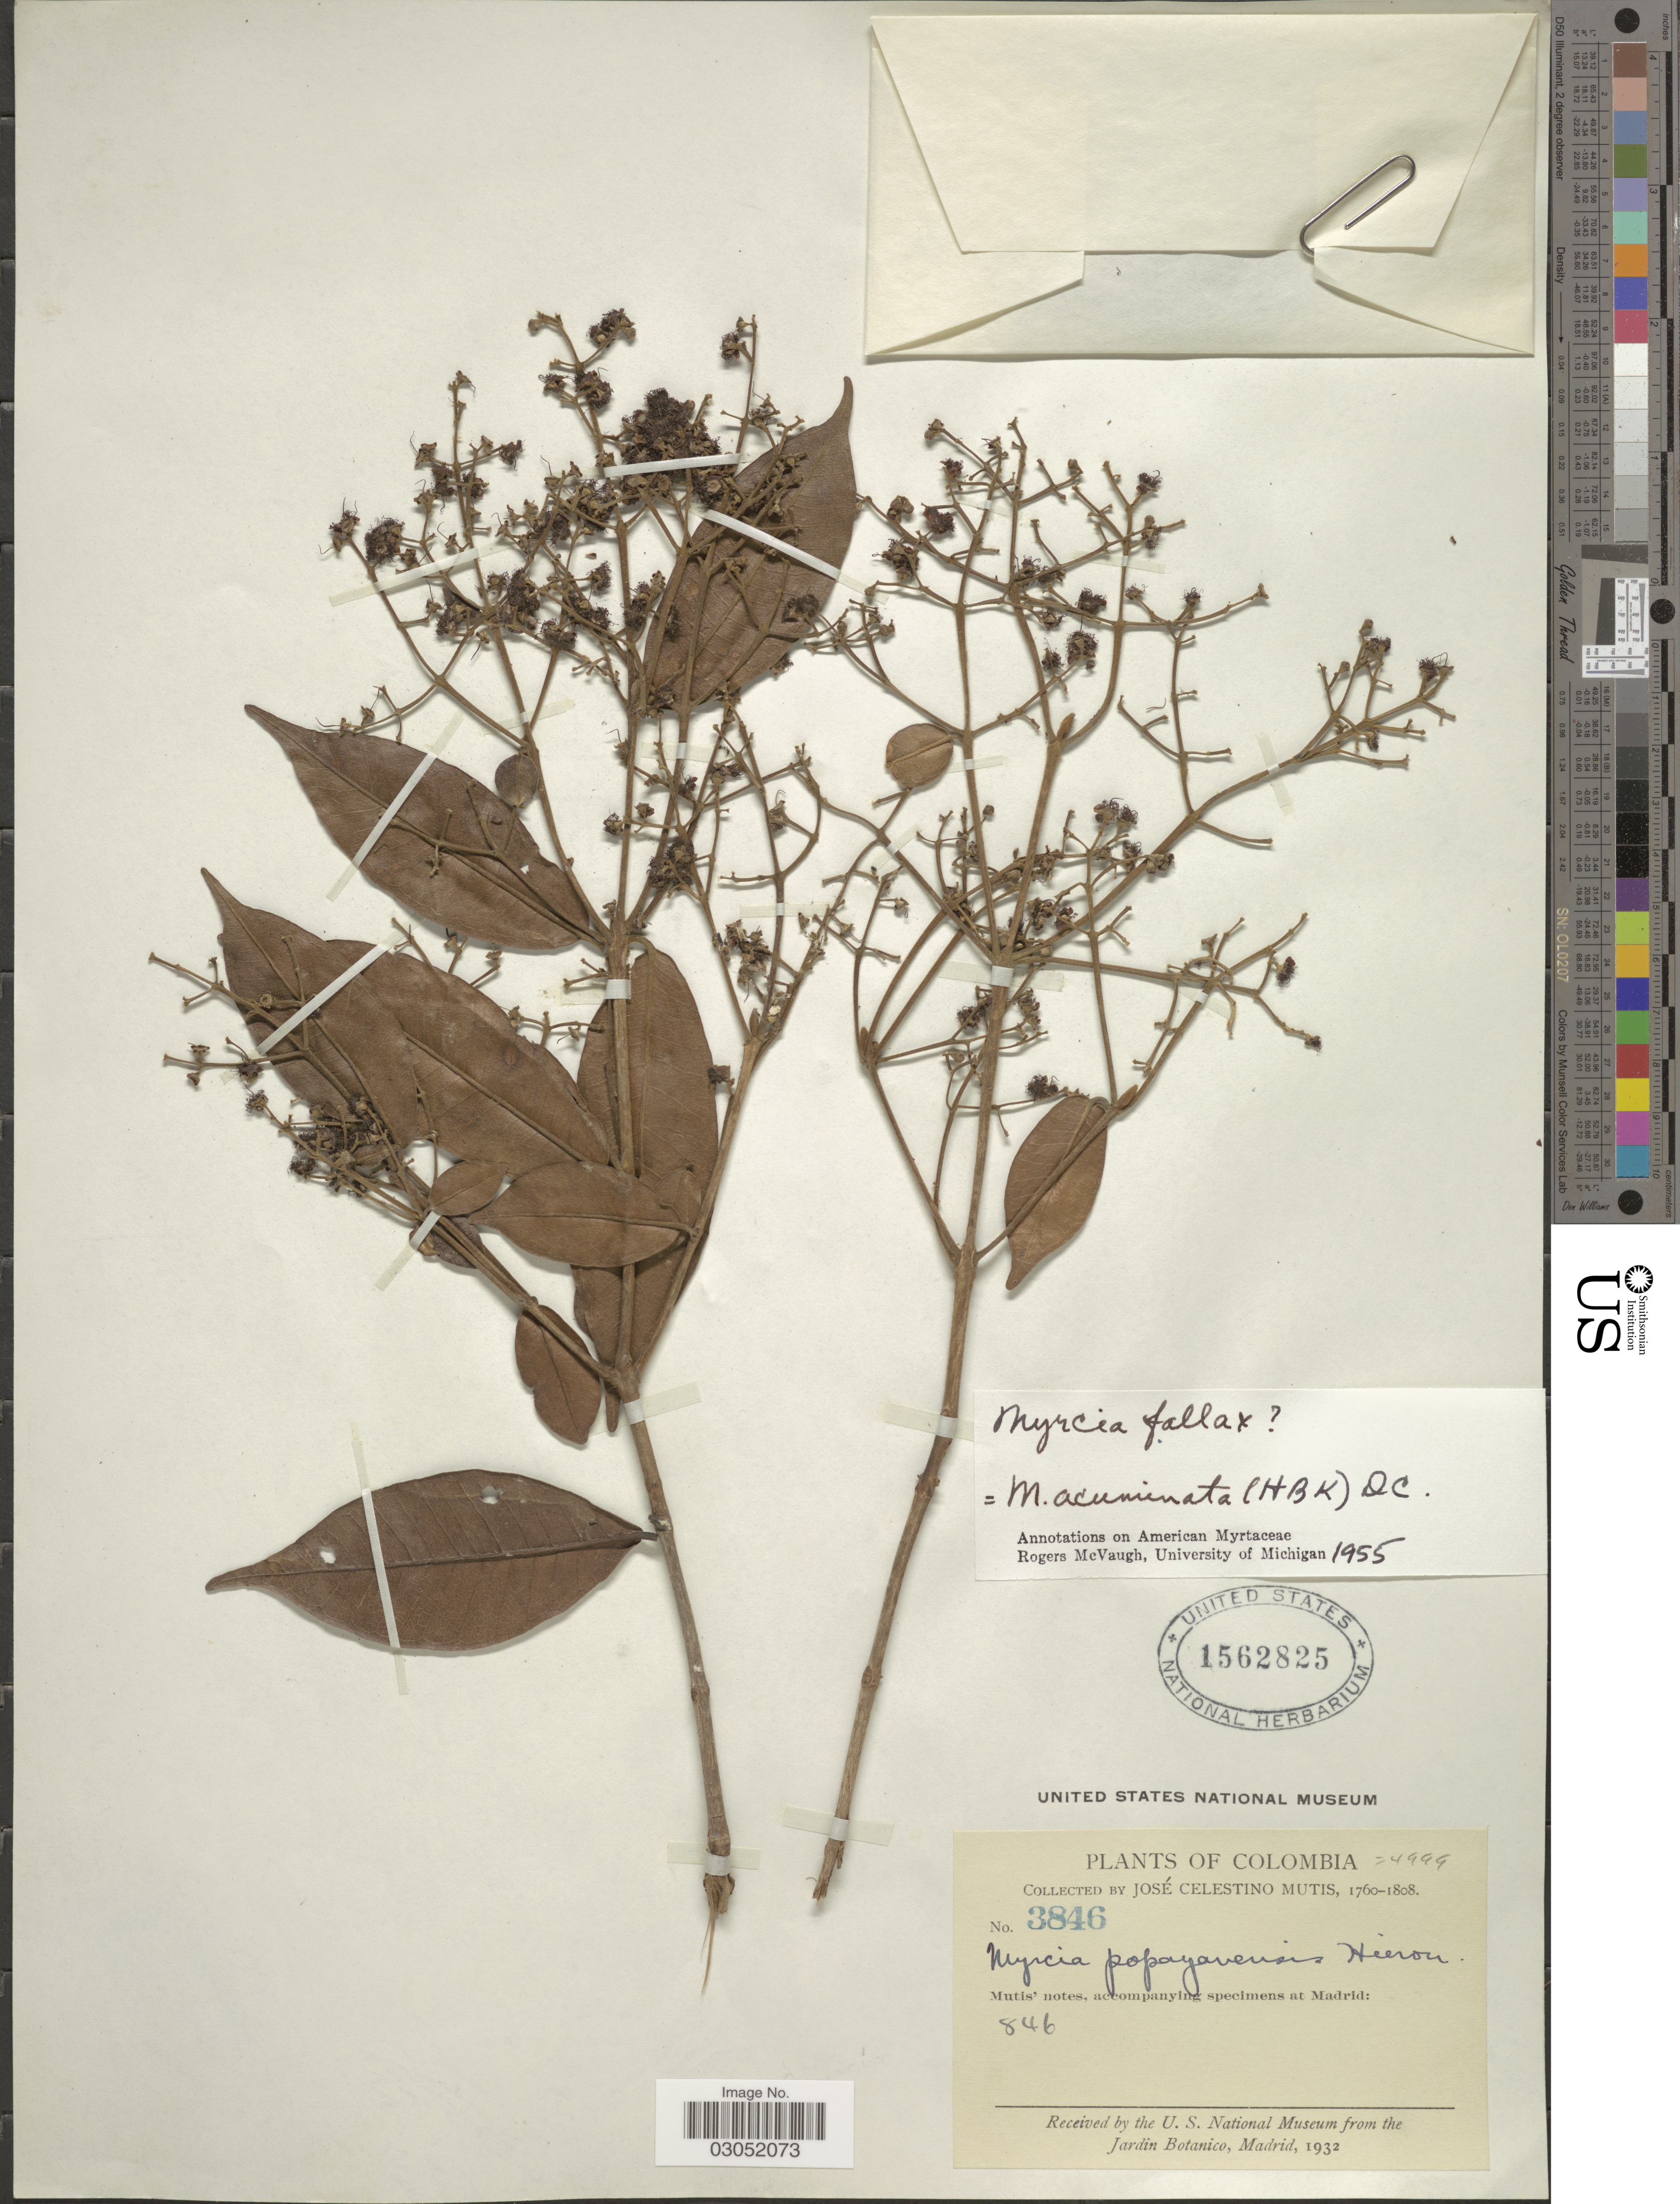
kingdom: Plantae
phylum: Tracheophyta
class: Magnoliopsida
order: Myrtales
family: Myrtaceae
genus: Myrcia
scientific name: Myrcia acuminata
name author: (Kunth) DC.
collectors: J. C. B. Mutis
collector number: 3846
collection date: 1760/1808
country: Colombia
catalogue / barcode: US 1562825